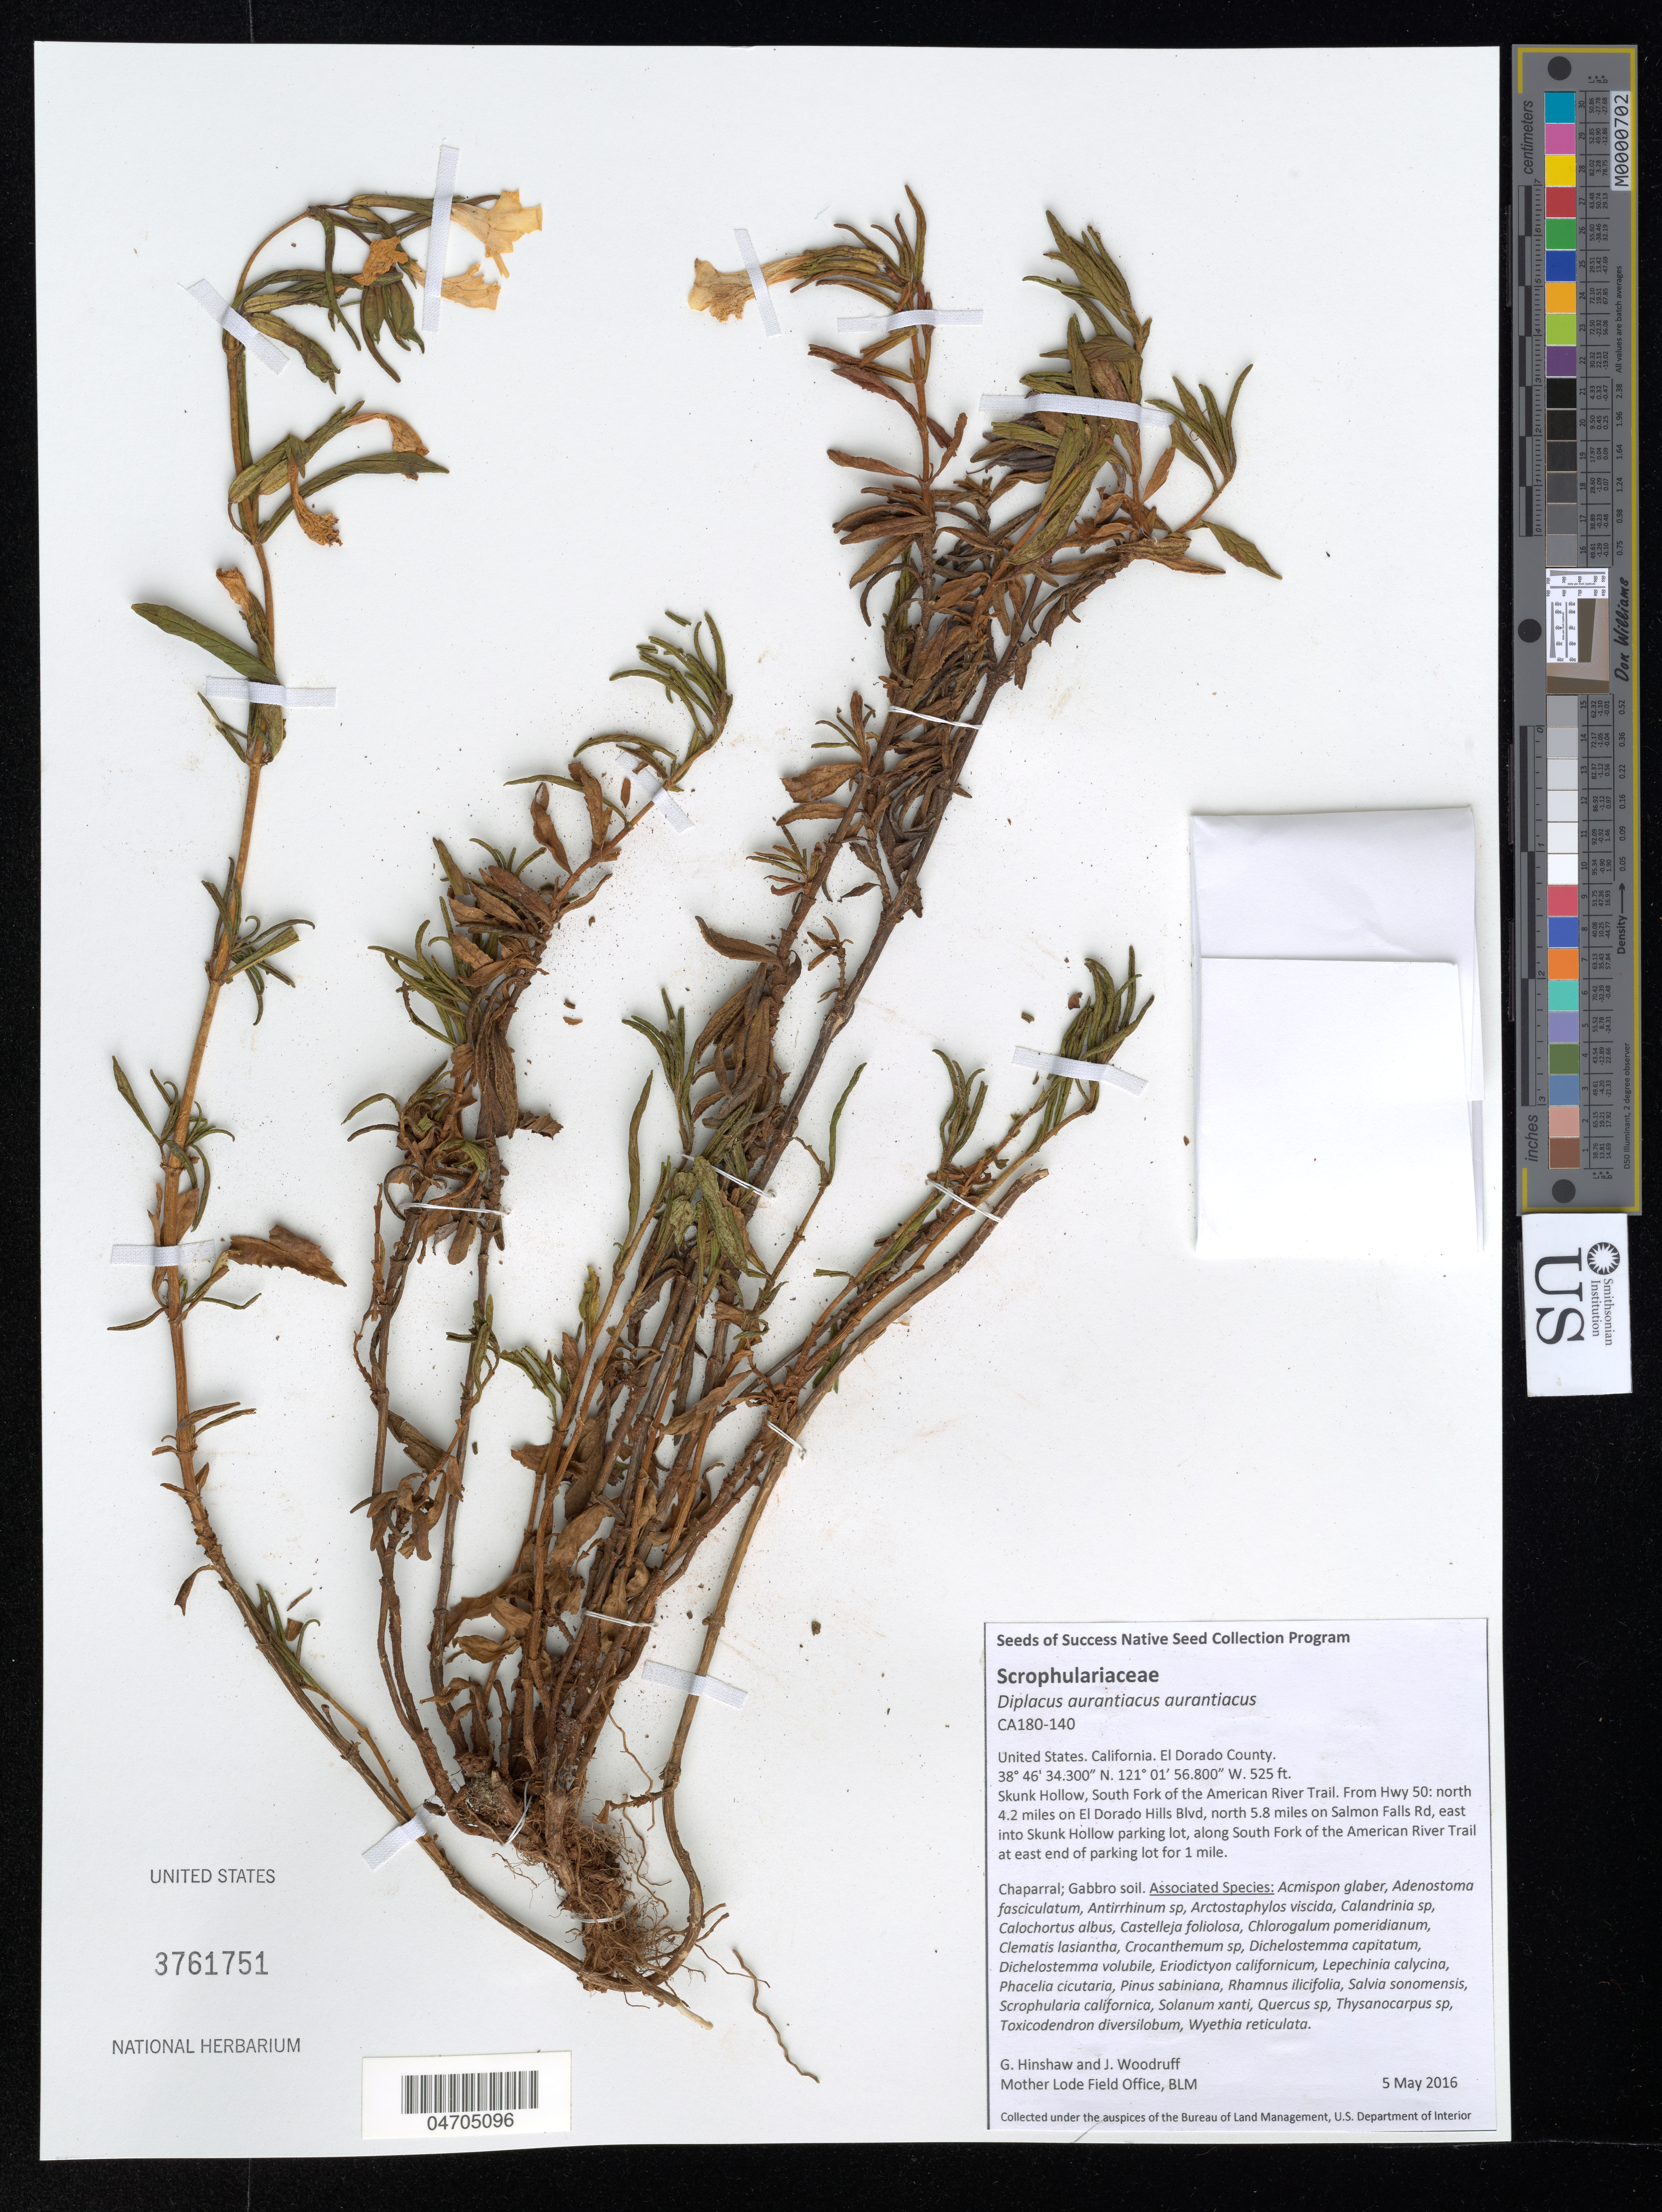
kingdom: Plantae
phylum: Tracheophyta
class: Magnoliopsida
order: Lamiales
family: Phrymaceae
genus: Diplacus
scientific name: Diplacus aurantiacus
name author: (Curtis) Jeps.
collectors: G. Hinshaw & J. Woodruff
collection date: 2016-05-05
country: United States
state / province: California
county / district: El Dorado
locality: El Dorado County. Skunk Hollow, South Fork of the American River Trail. From Hwy 50: north 4.2 miles on El Dorado Hills Blvd, north 5.8 miles on Salmon Falls Rd, east into Skunk Hollow parking lot, along South Fork of the American River Trail at east end of parking lot for 1 mile.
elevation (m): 160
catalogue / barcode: US 3761751